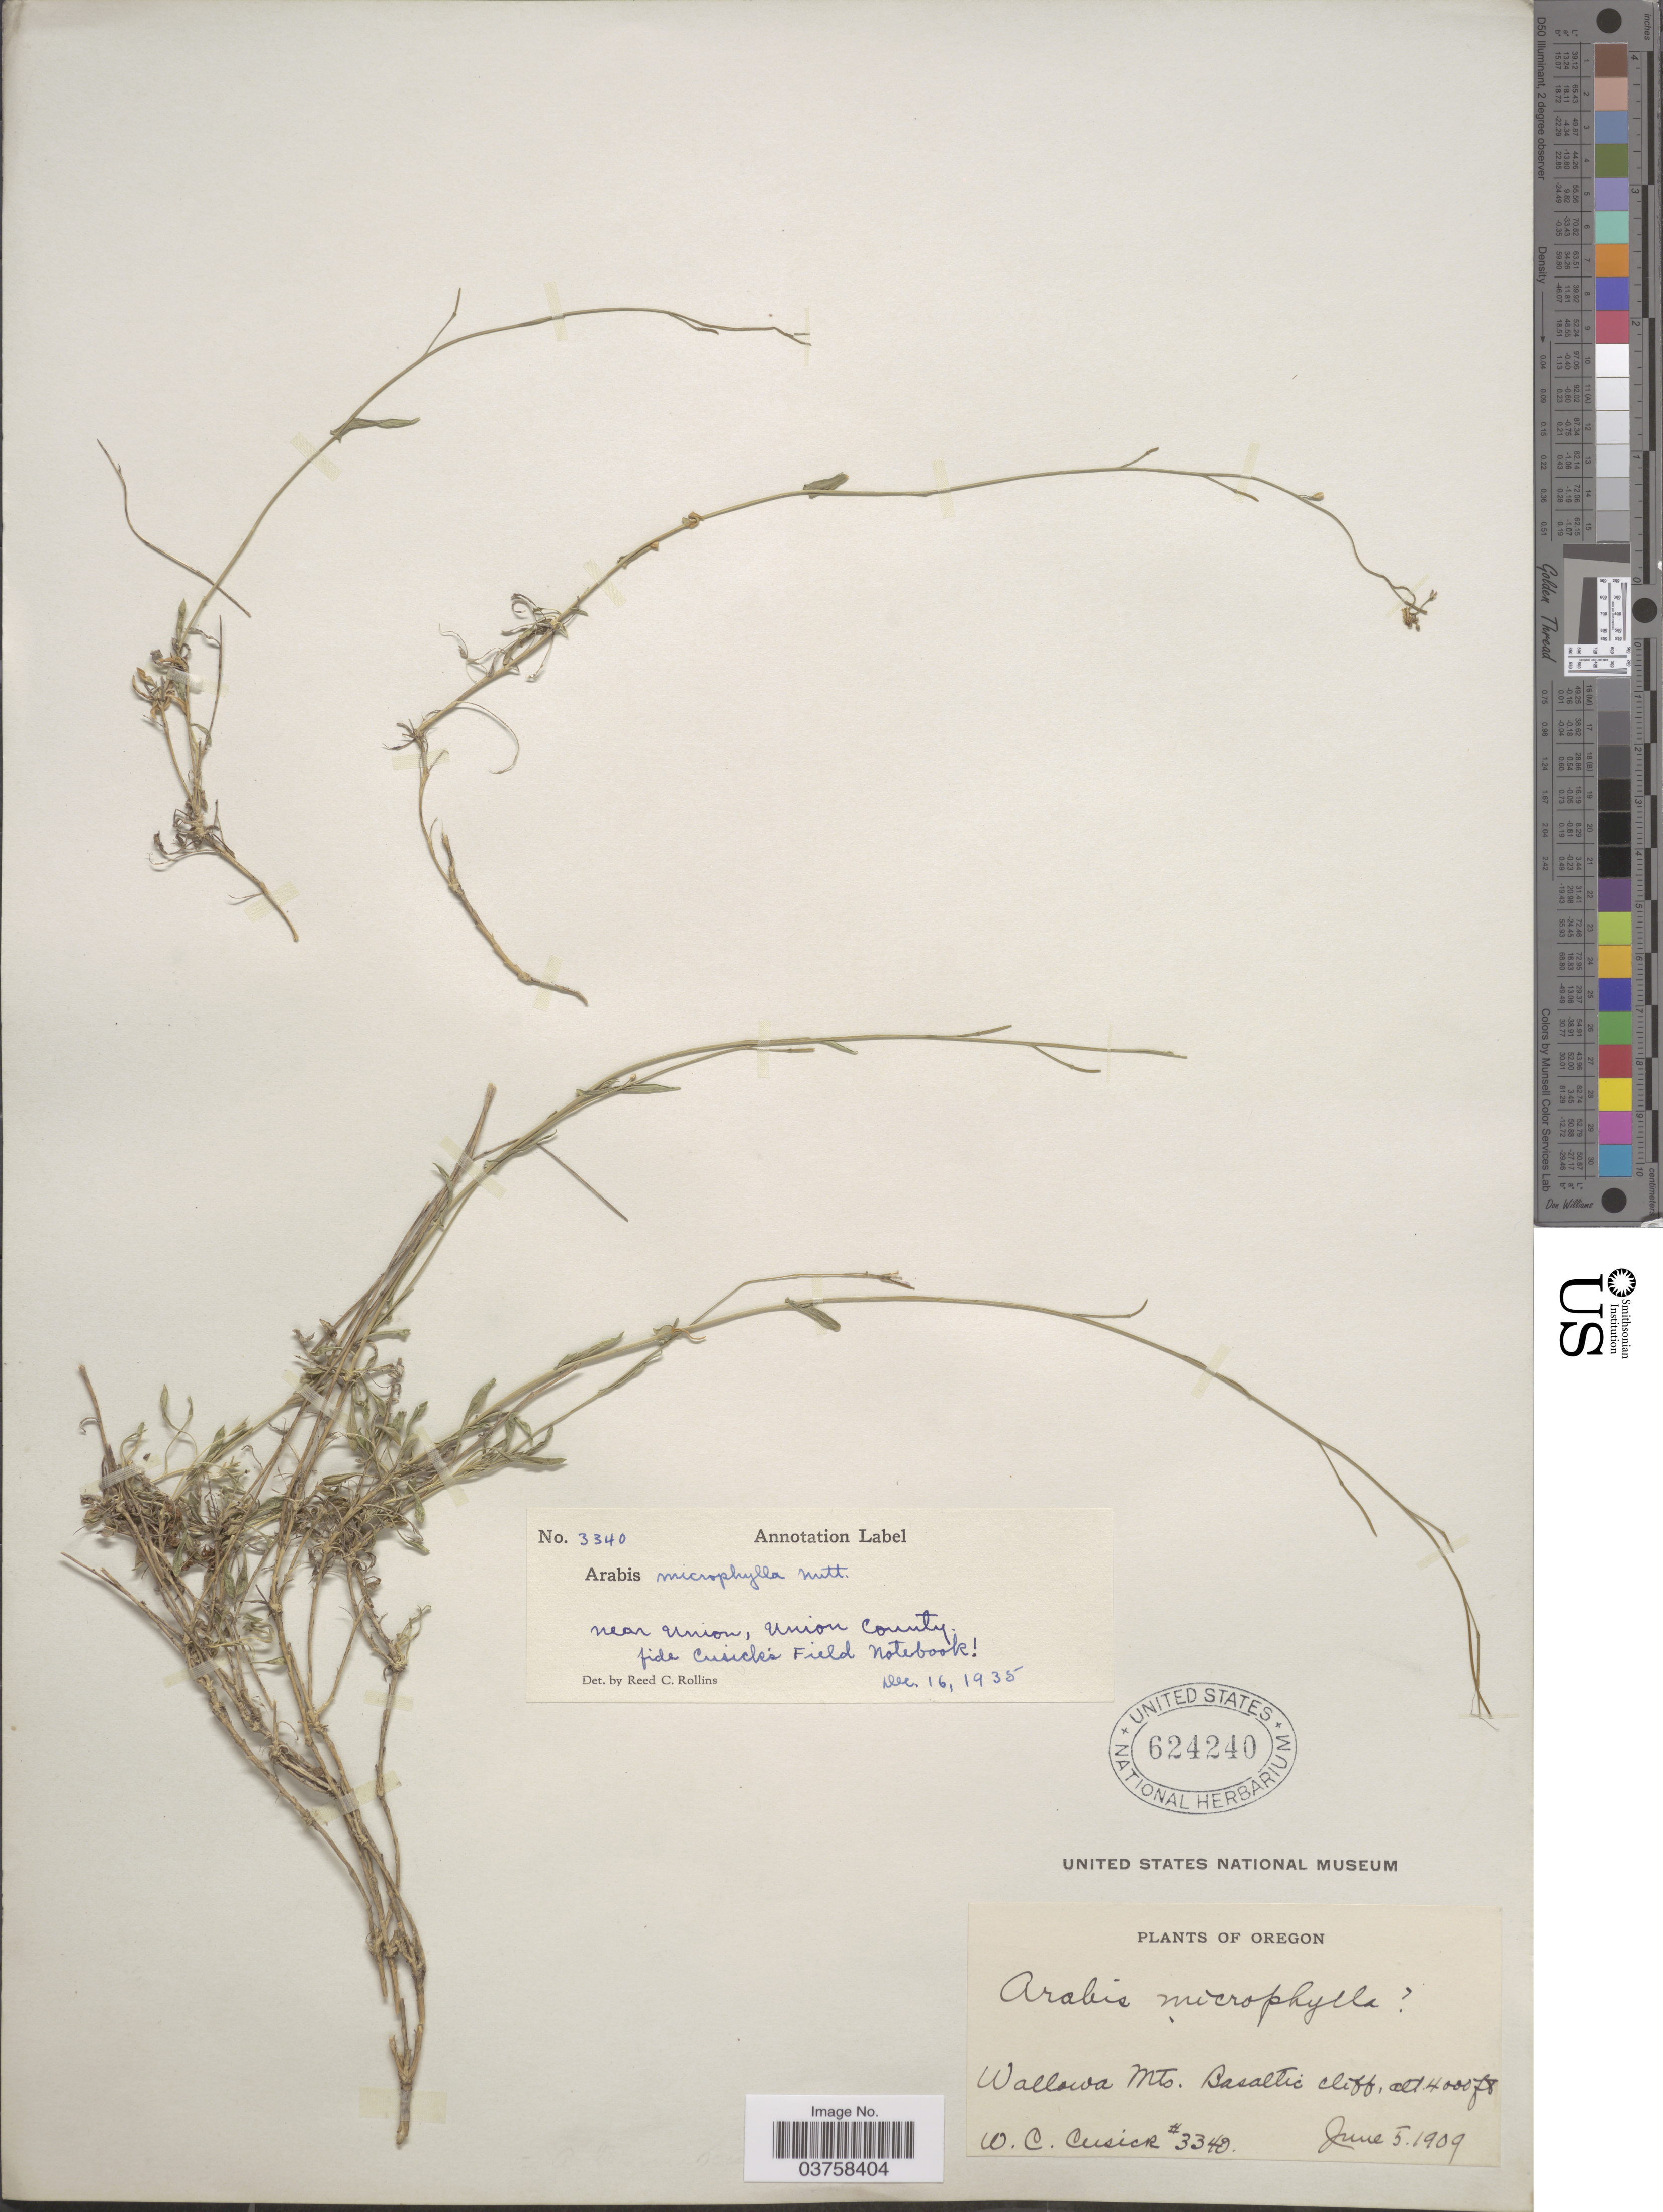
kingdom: Plantae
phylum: Tracheophyta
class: Magnoliopsida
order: Brassicales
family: Brassicaceae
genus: Arabis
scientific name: Arabis microphylla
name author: Nutt.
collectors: W. C. Cusick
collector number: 3340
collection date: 1909-06-05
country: United States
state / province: Oregon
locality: Wallowa Mts. Basaltic cliff.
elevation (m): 1219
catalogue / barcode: US 624240